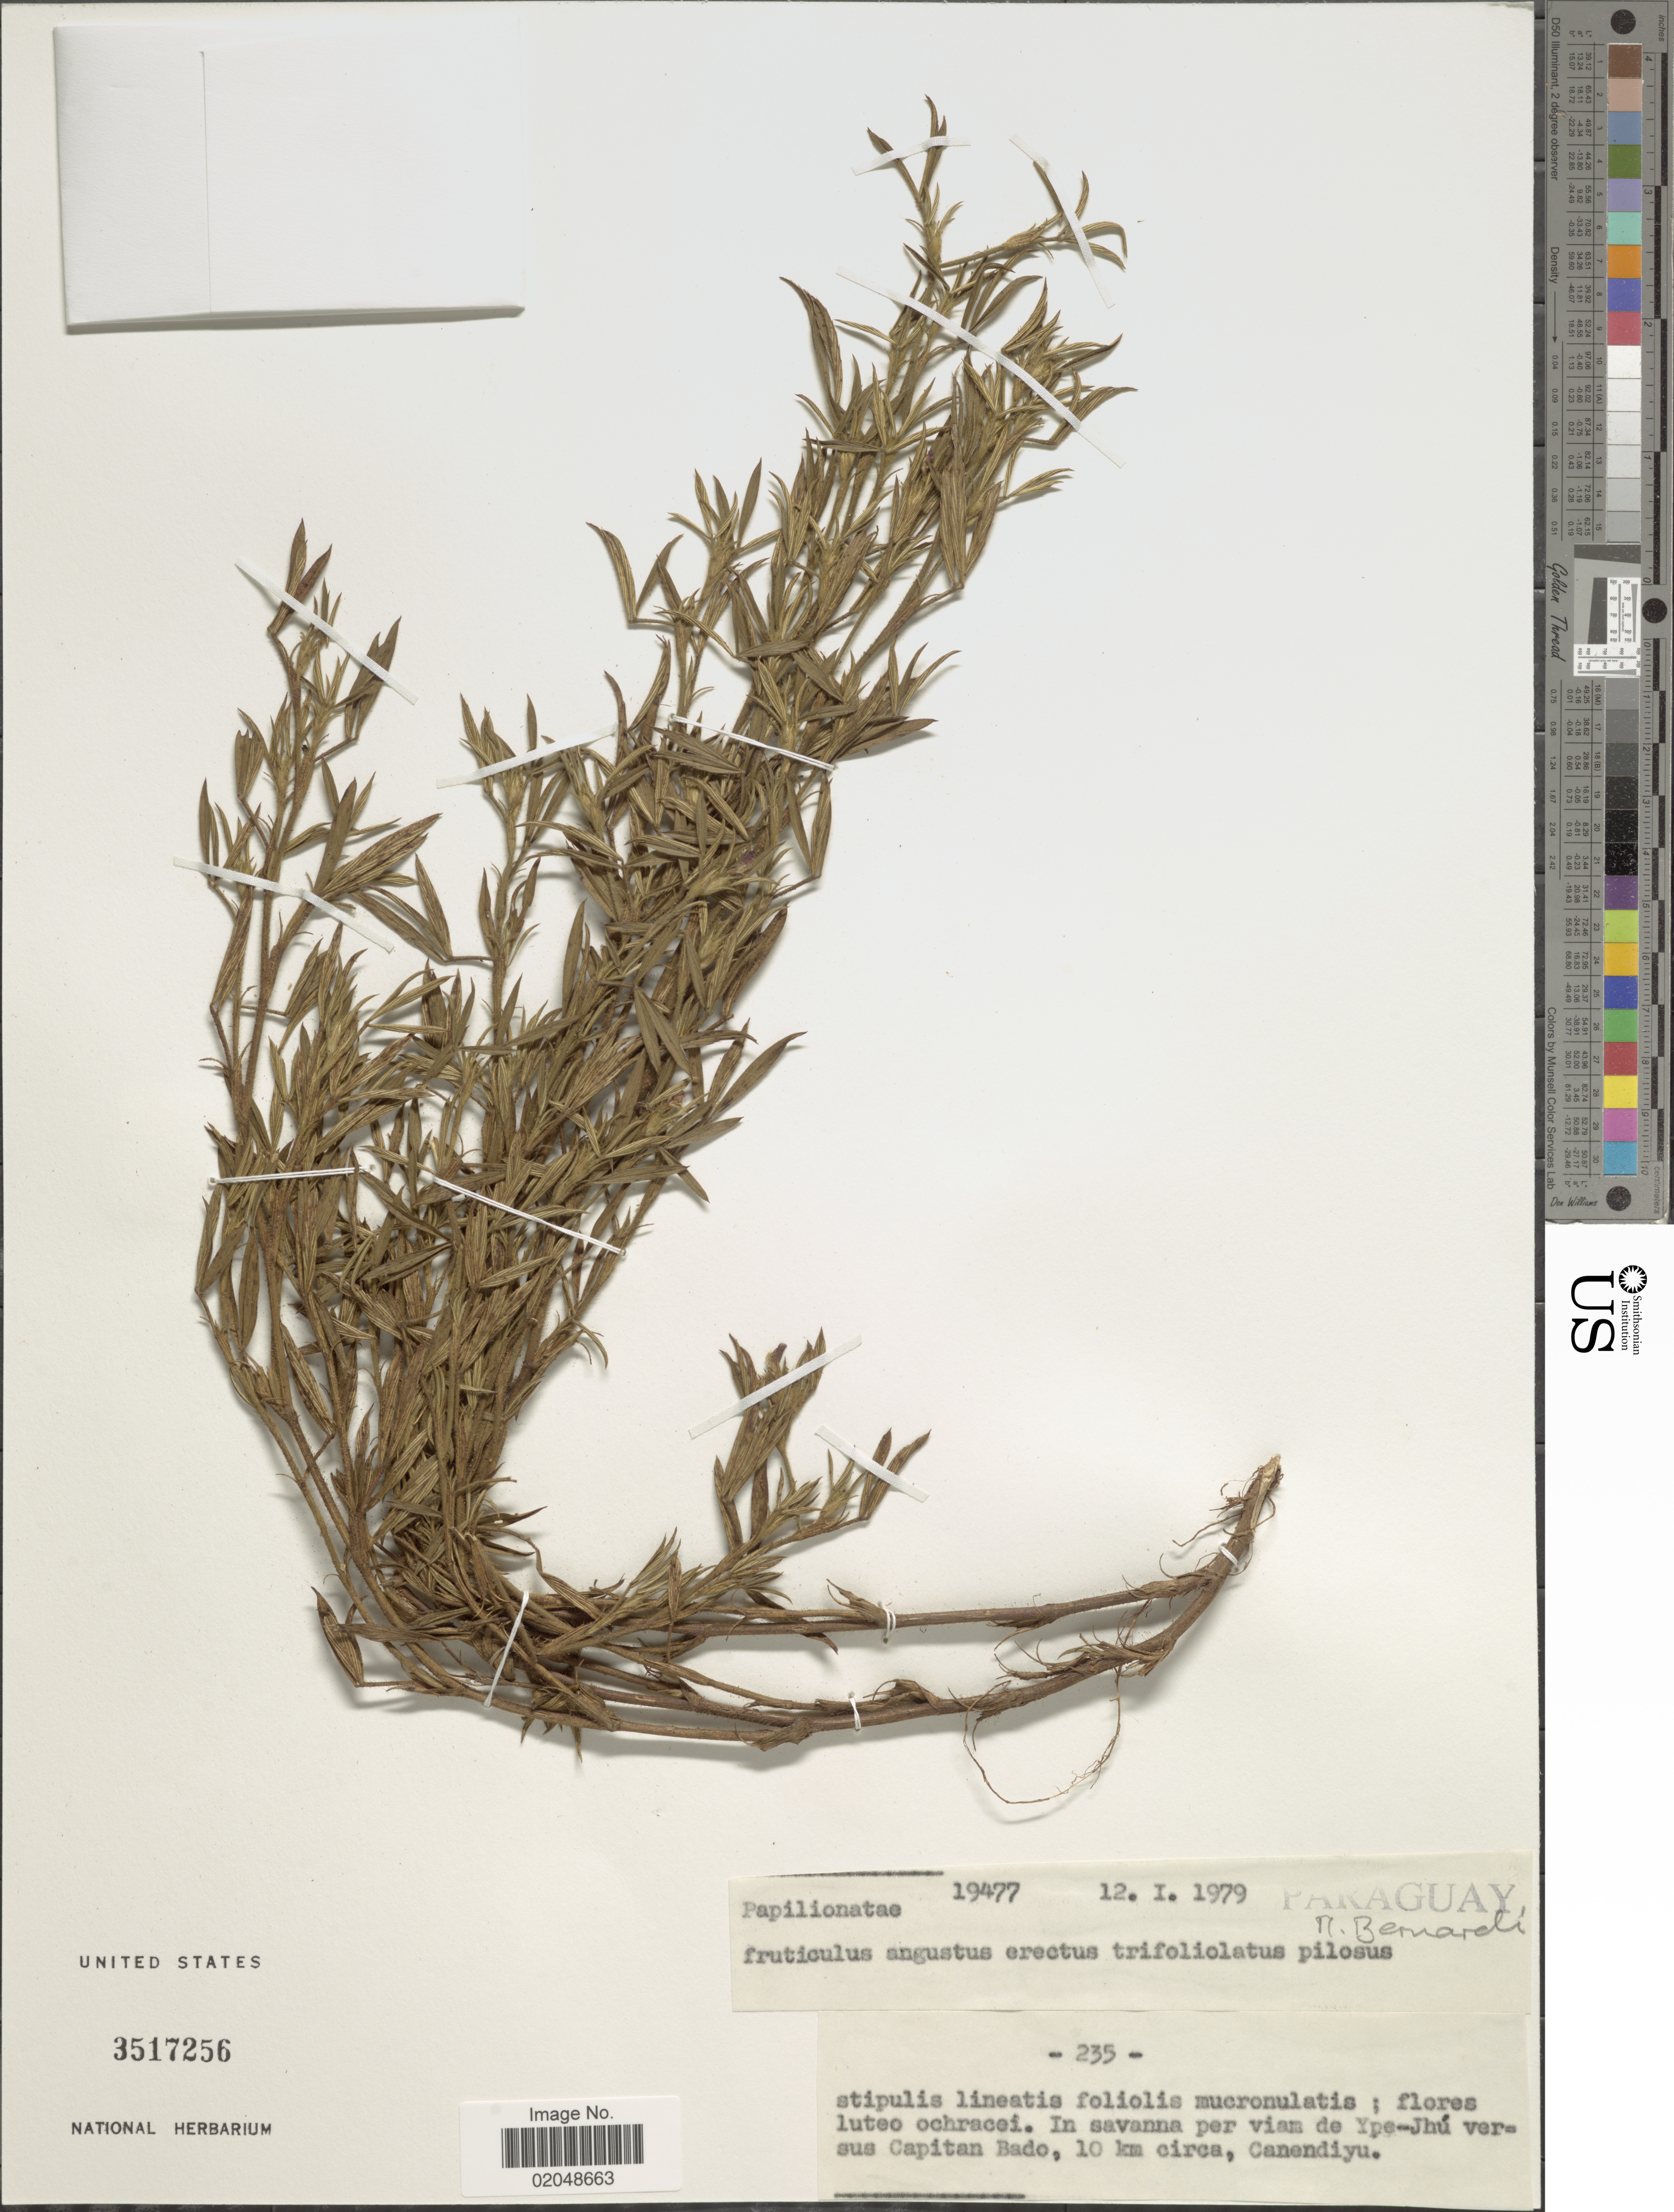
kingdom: Plantae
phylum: Tracheophyta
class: Magnoliopsida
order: Fabales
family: Fabaceae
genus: Stylosanthes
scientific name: Stylosanthes sp.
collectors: M. Bernardi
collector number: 19477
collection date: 1979-01-12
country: Paraguay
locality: In savanna per viam de Ype-Jhu versus Capitan Bado, 10 km. circa, Canendiyu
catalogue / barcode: US 3517256